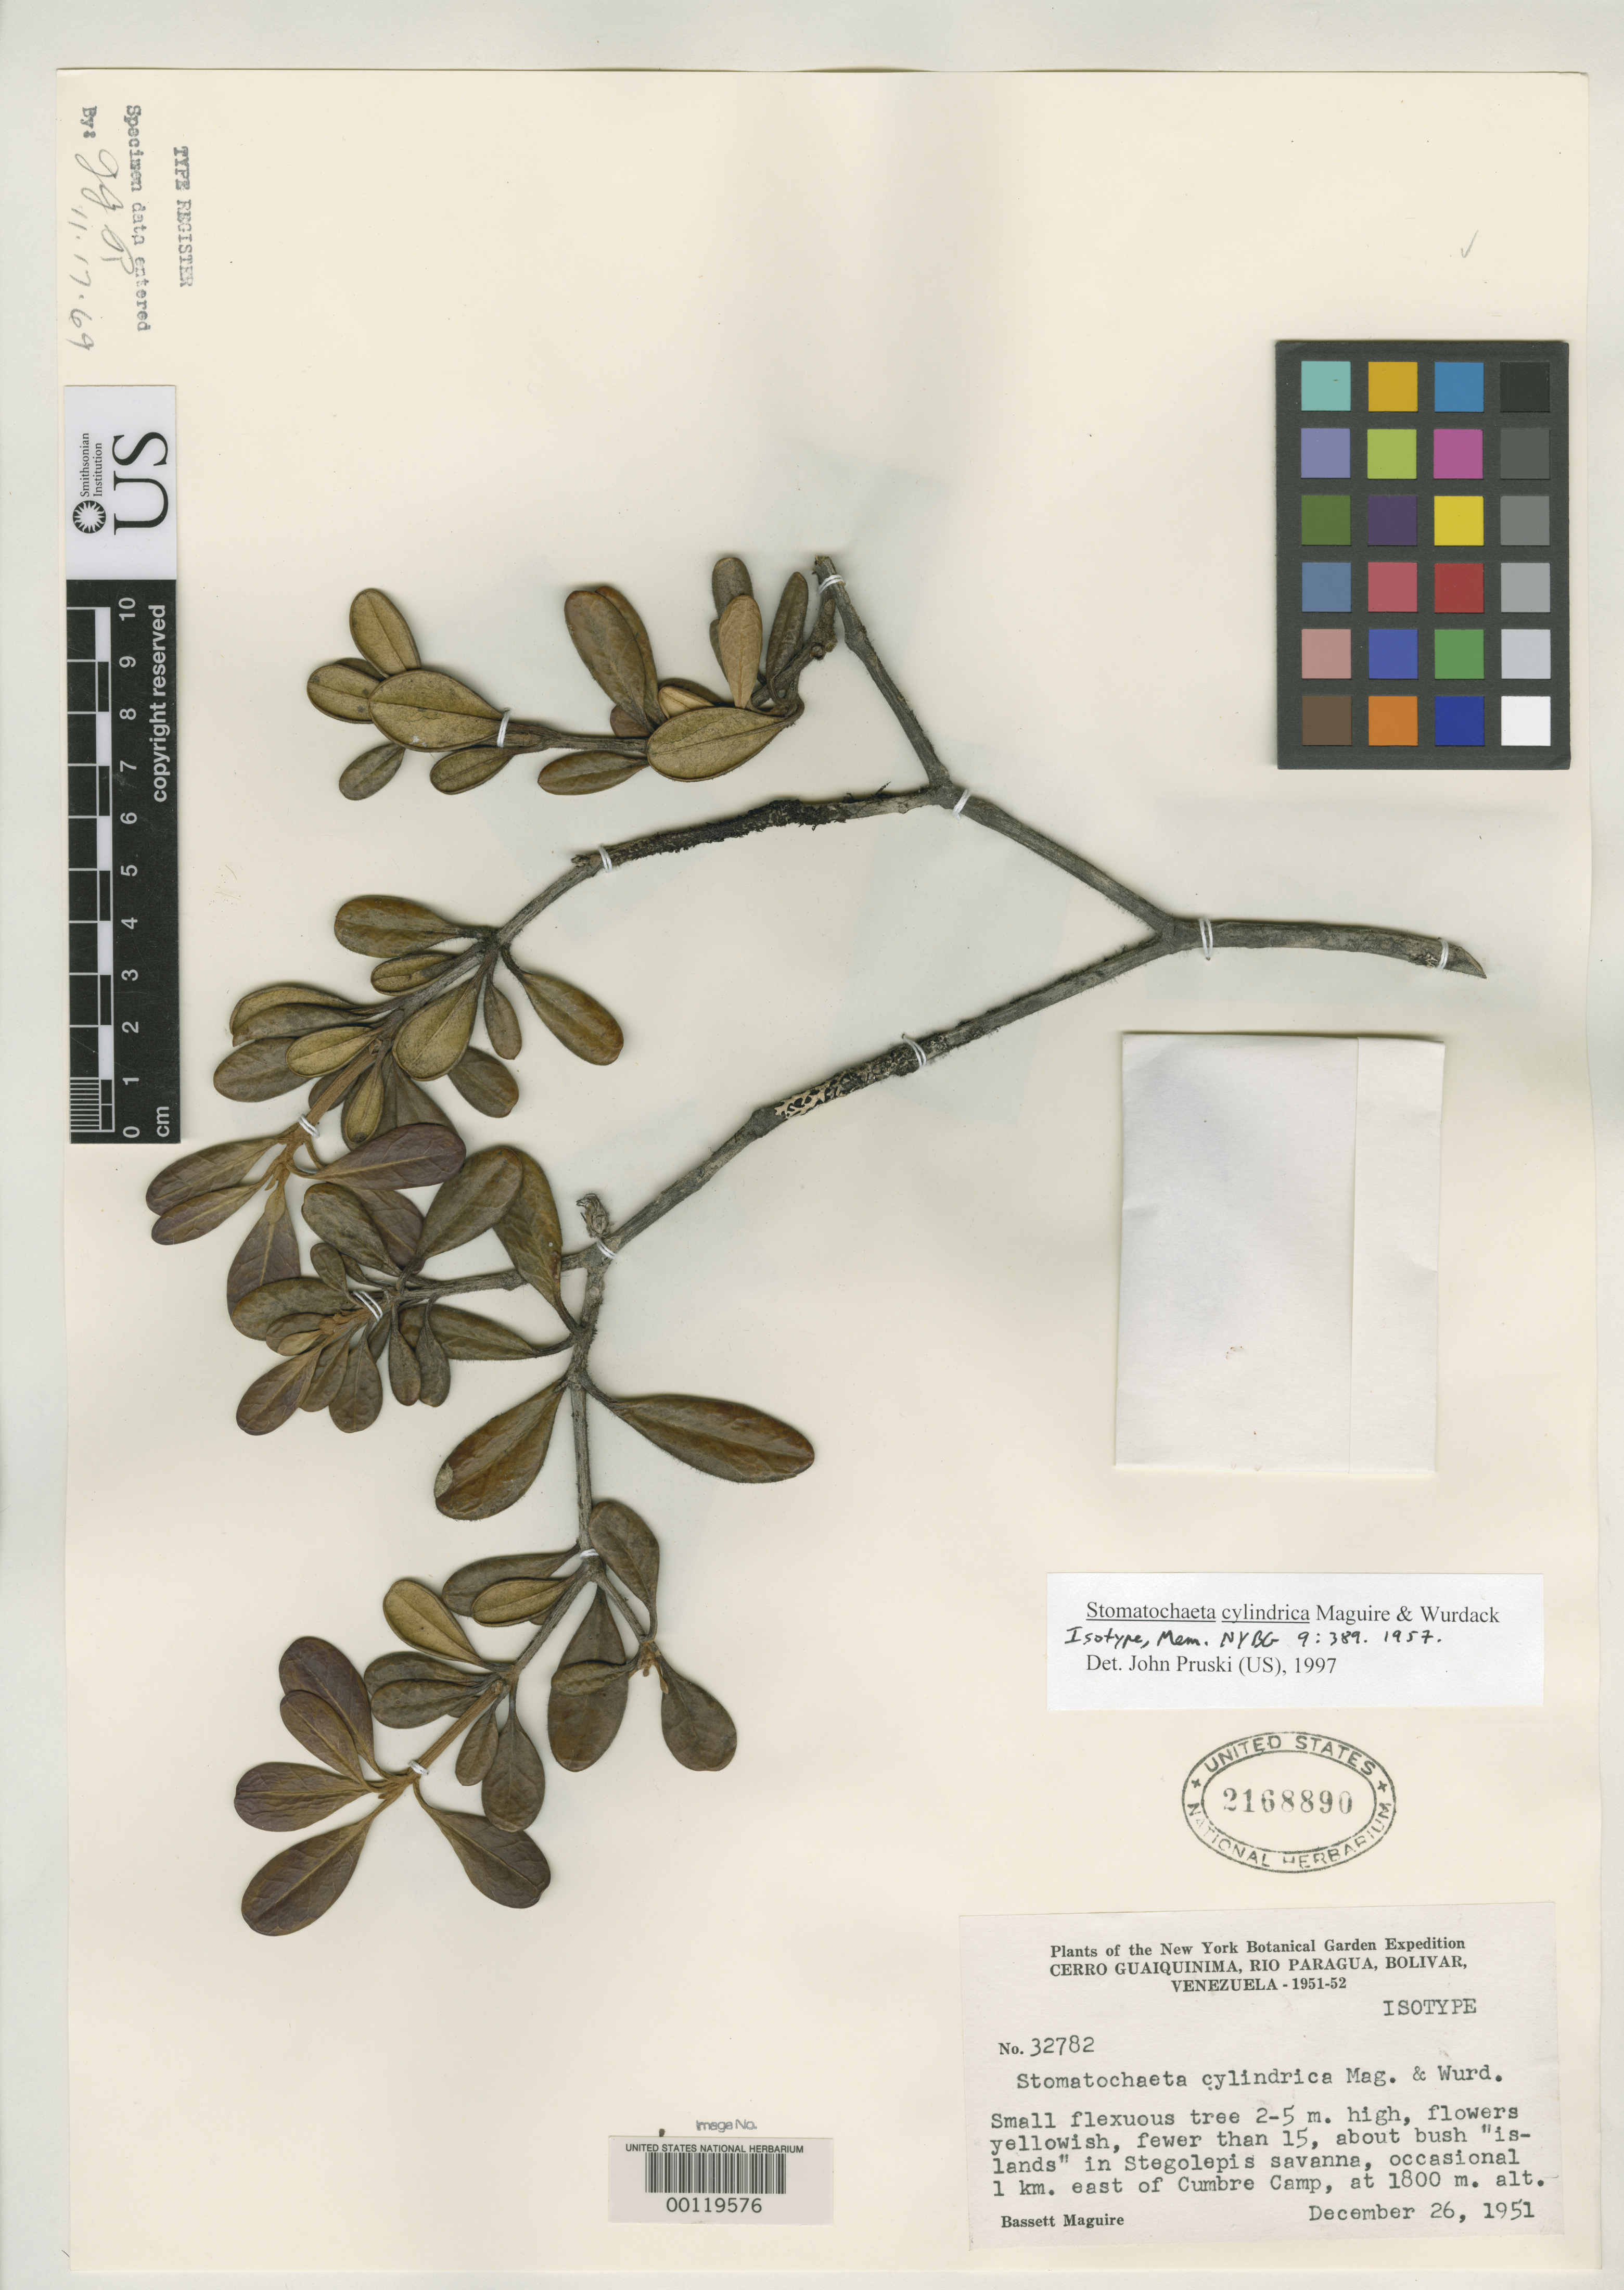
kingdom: Plantae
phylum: Tracheophyta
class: Magnoliopsida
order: Asterales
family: Asteraceae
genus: Stomatochaeta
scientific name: Stomatochaeta cylindrica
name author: Maguire & Wurdack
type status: Isotype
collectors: B. Maguire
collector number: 32782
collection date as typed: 26 Dec 1951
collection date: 1951-12-26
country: Venezuela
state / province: Bolivar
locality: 1 km. east of Cumbre Camp.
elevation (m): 1800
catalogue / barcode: US 2168890